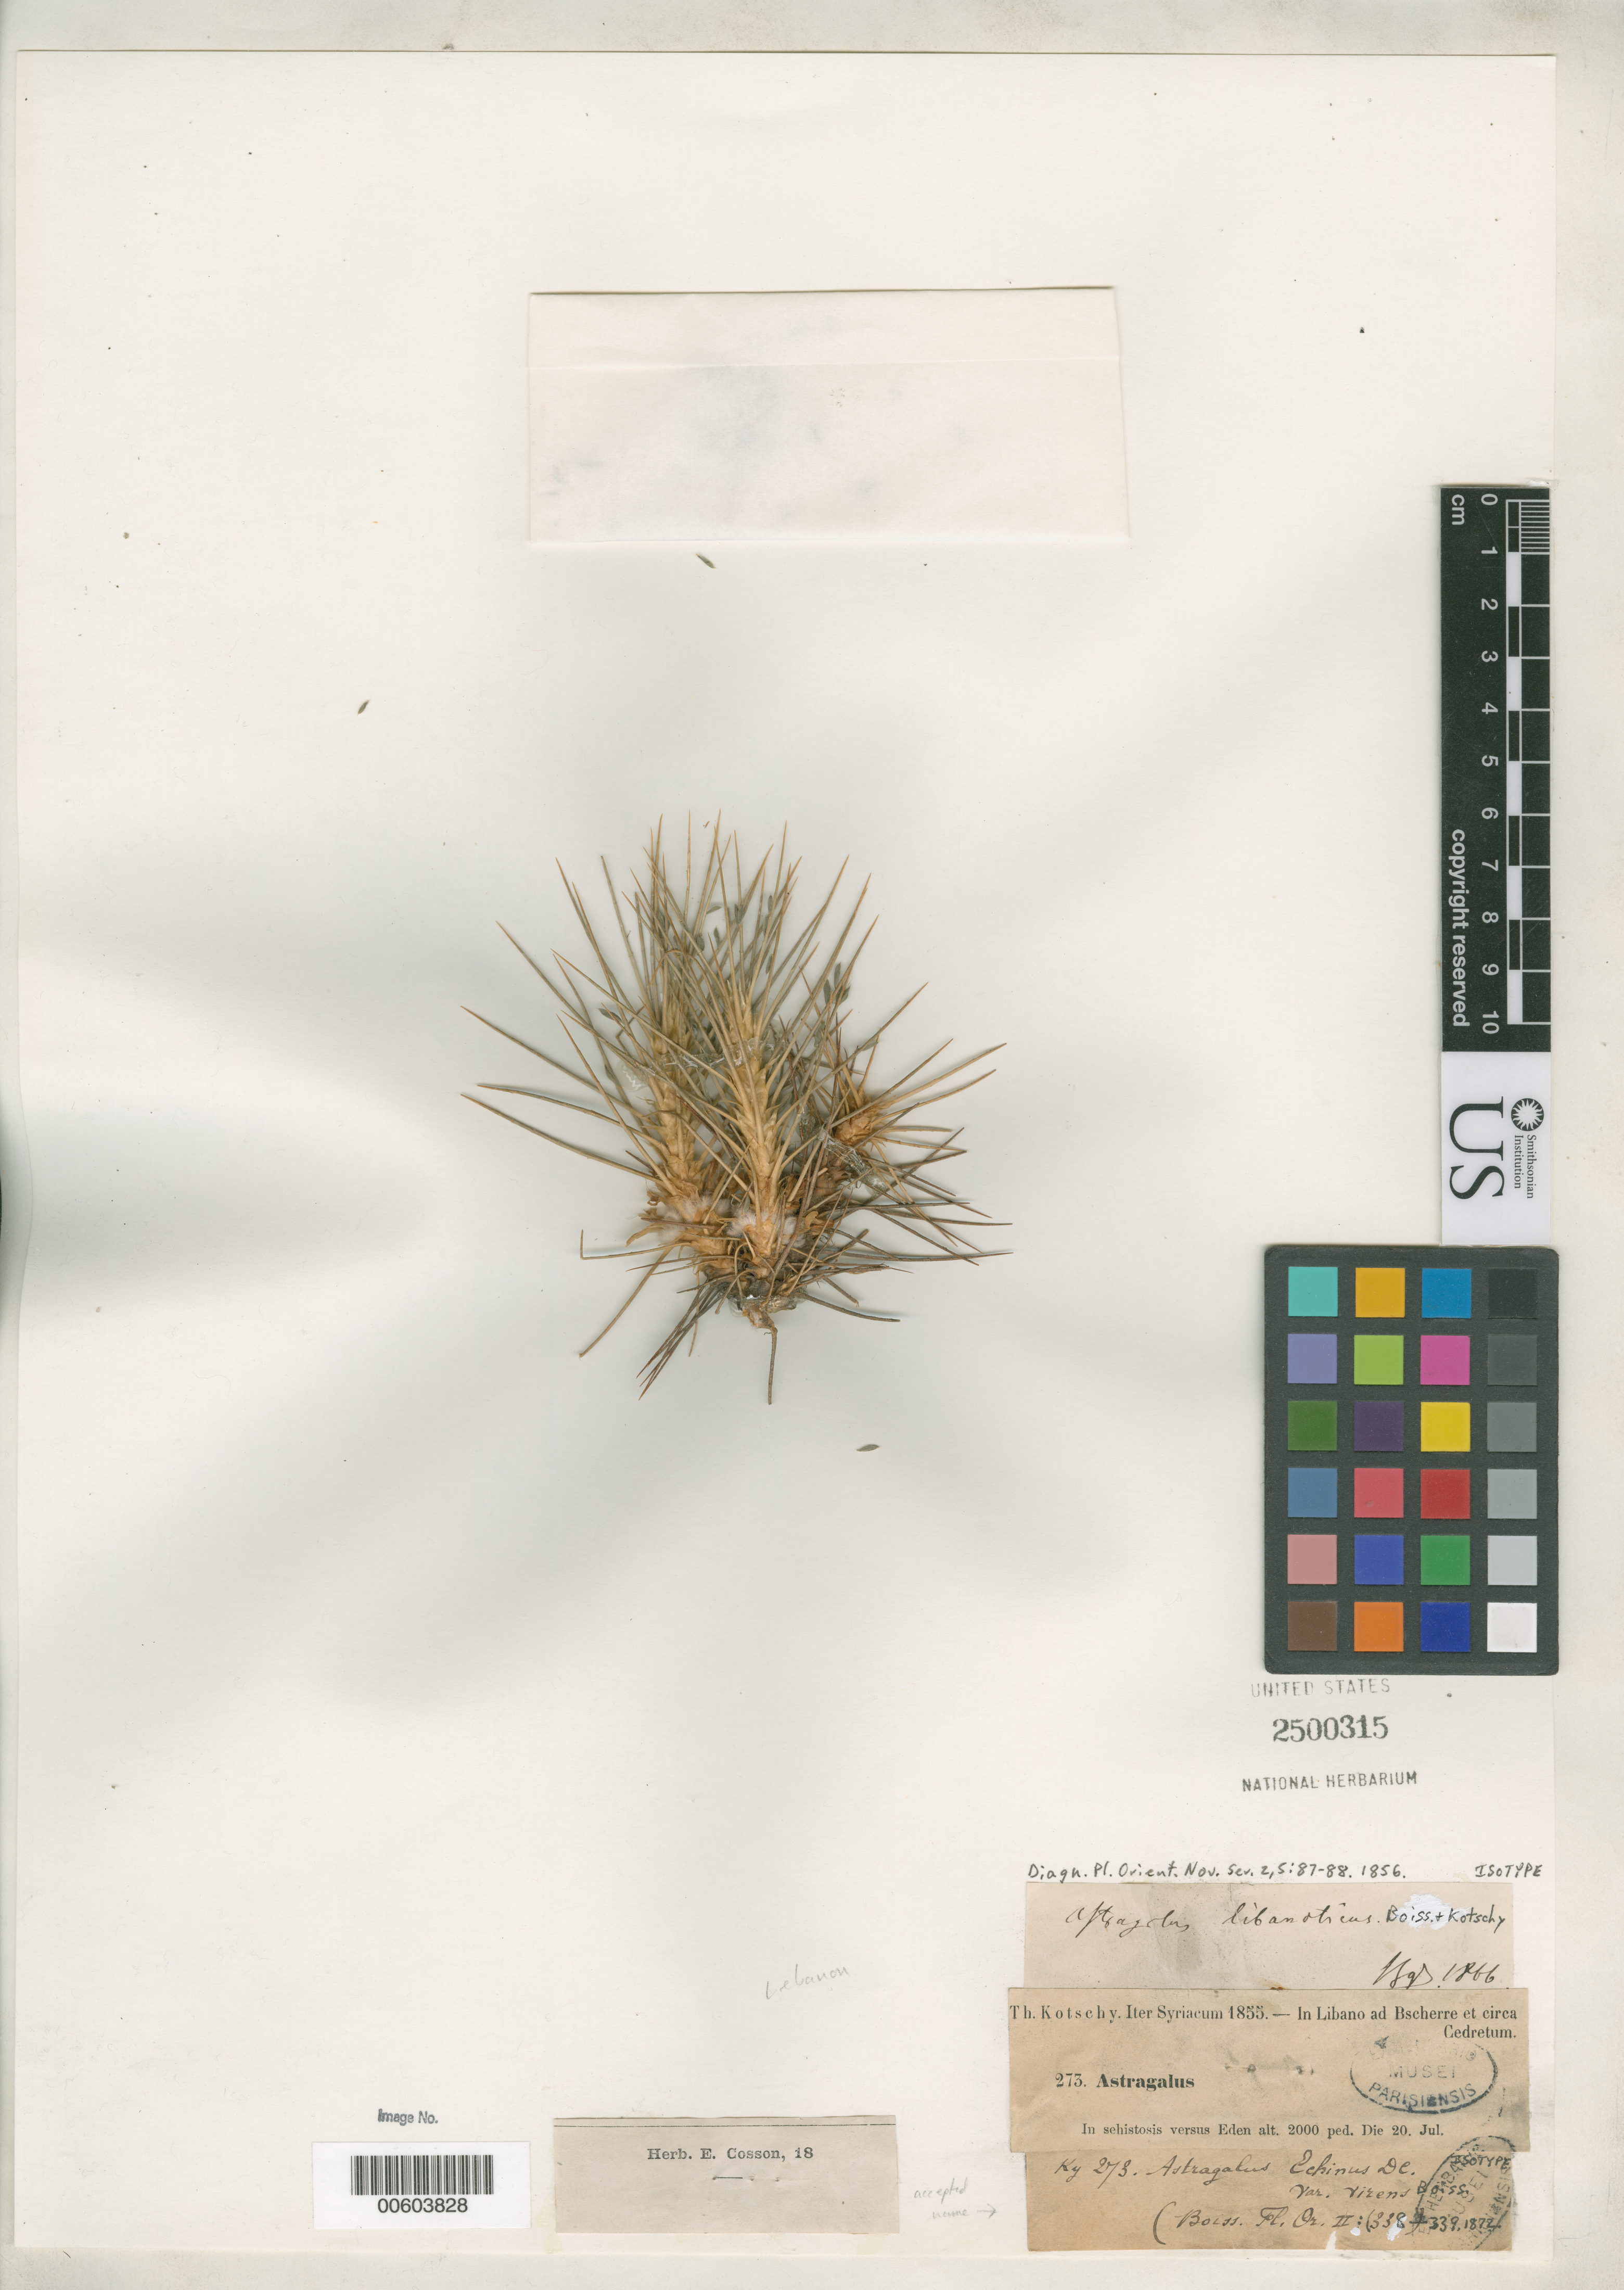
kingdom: Plantae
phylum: Tracheophyta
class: Magnoliopsida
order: Fabales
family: Fabaceae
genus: Astragalus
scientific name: Astragalus libanoticus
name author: Boiss. & Kotschy in Boiss.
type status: Type Collection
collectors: K. G. Kotschy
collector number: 273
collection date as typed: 20 Jul 1855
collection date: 1855-07-20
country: Lebanon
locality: In Libano ad Bscherre et circa Cedretum. In sehistosis versus Eden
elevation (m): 610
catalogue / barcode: US 2500315